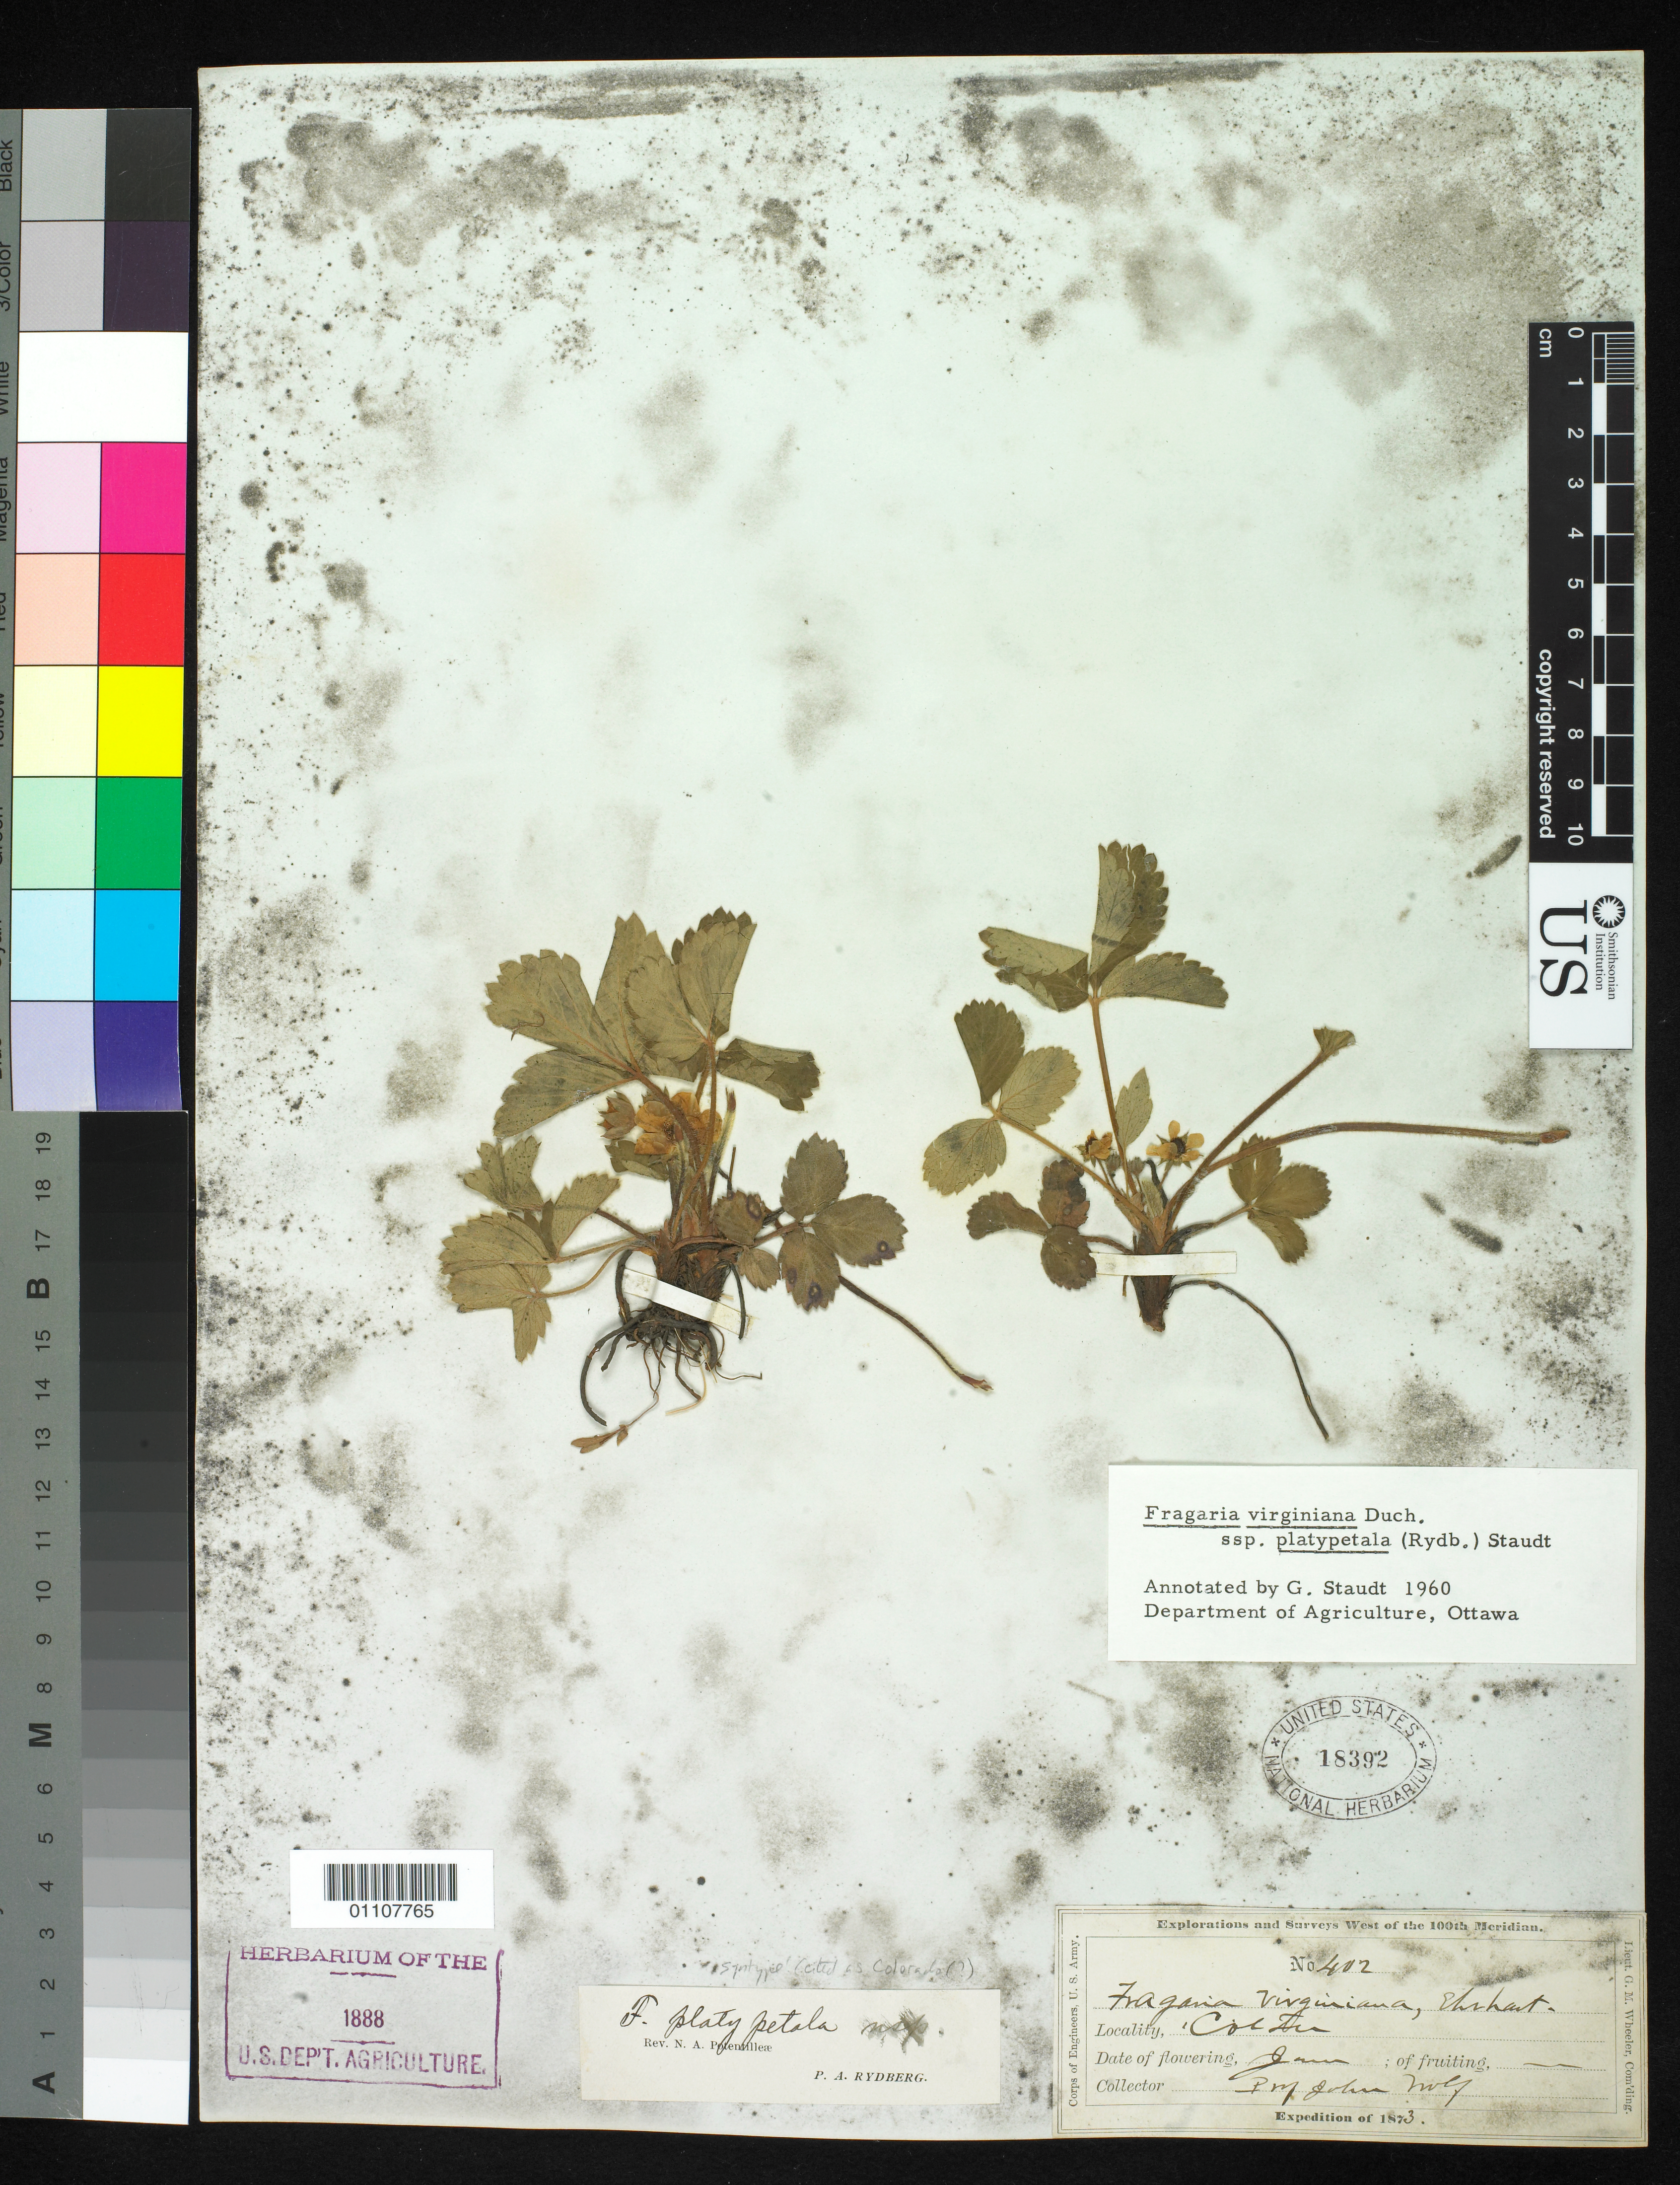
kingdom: Plantae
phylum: Tracheophyta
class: Magnoliopsida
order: Rosales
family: Rosaceae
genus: Fragaria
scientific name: Fragaria platypetala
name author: Rydb.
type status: Syntype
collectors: J. Wolf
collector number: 402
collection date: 1873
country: United States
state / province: Colorado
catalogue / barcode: US 18392